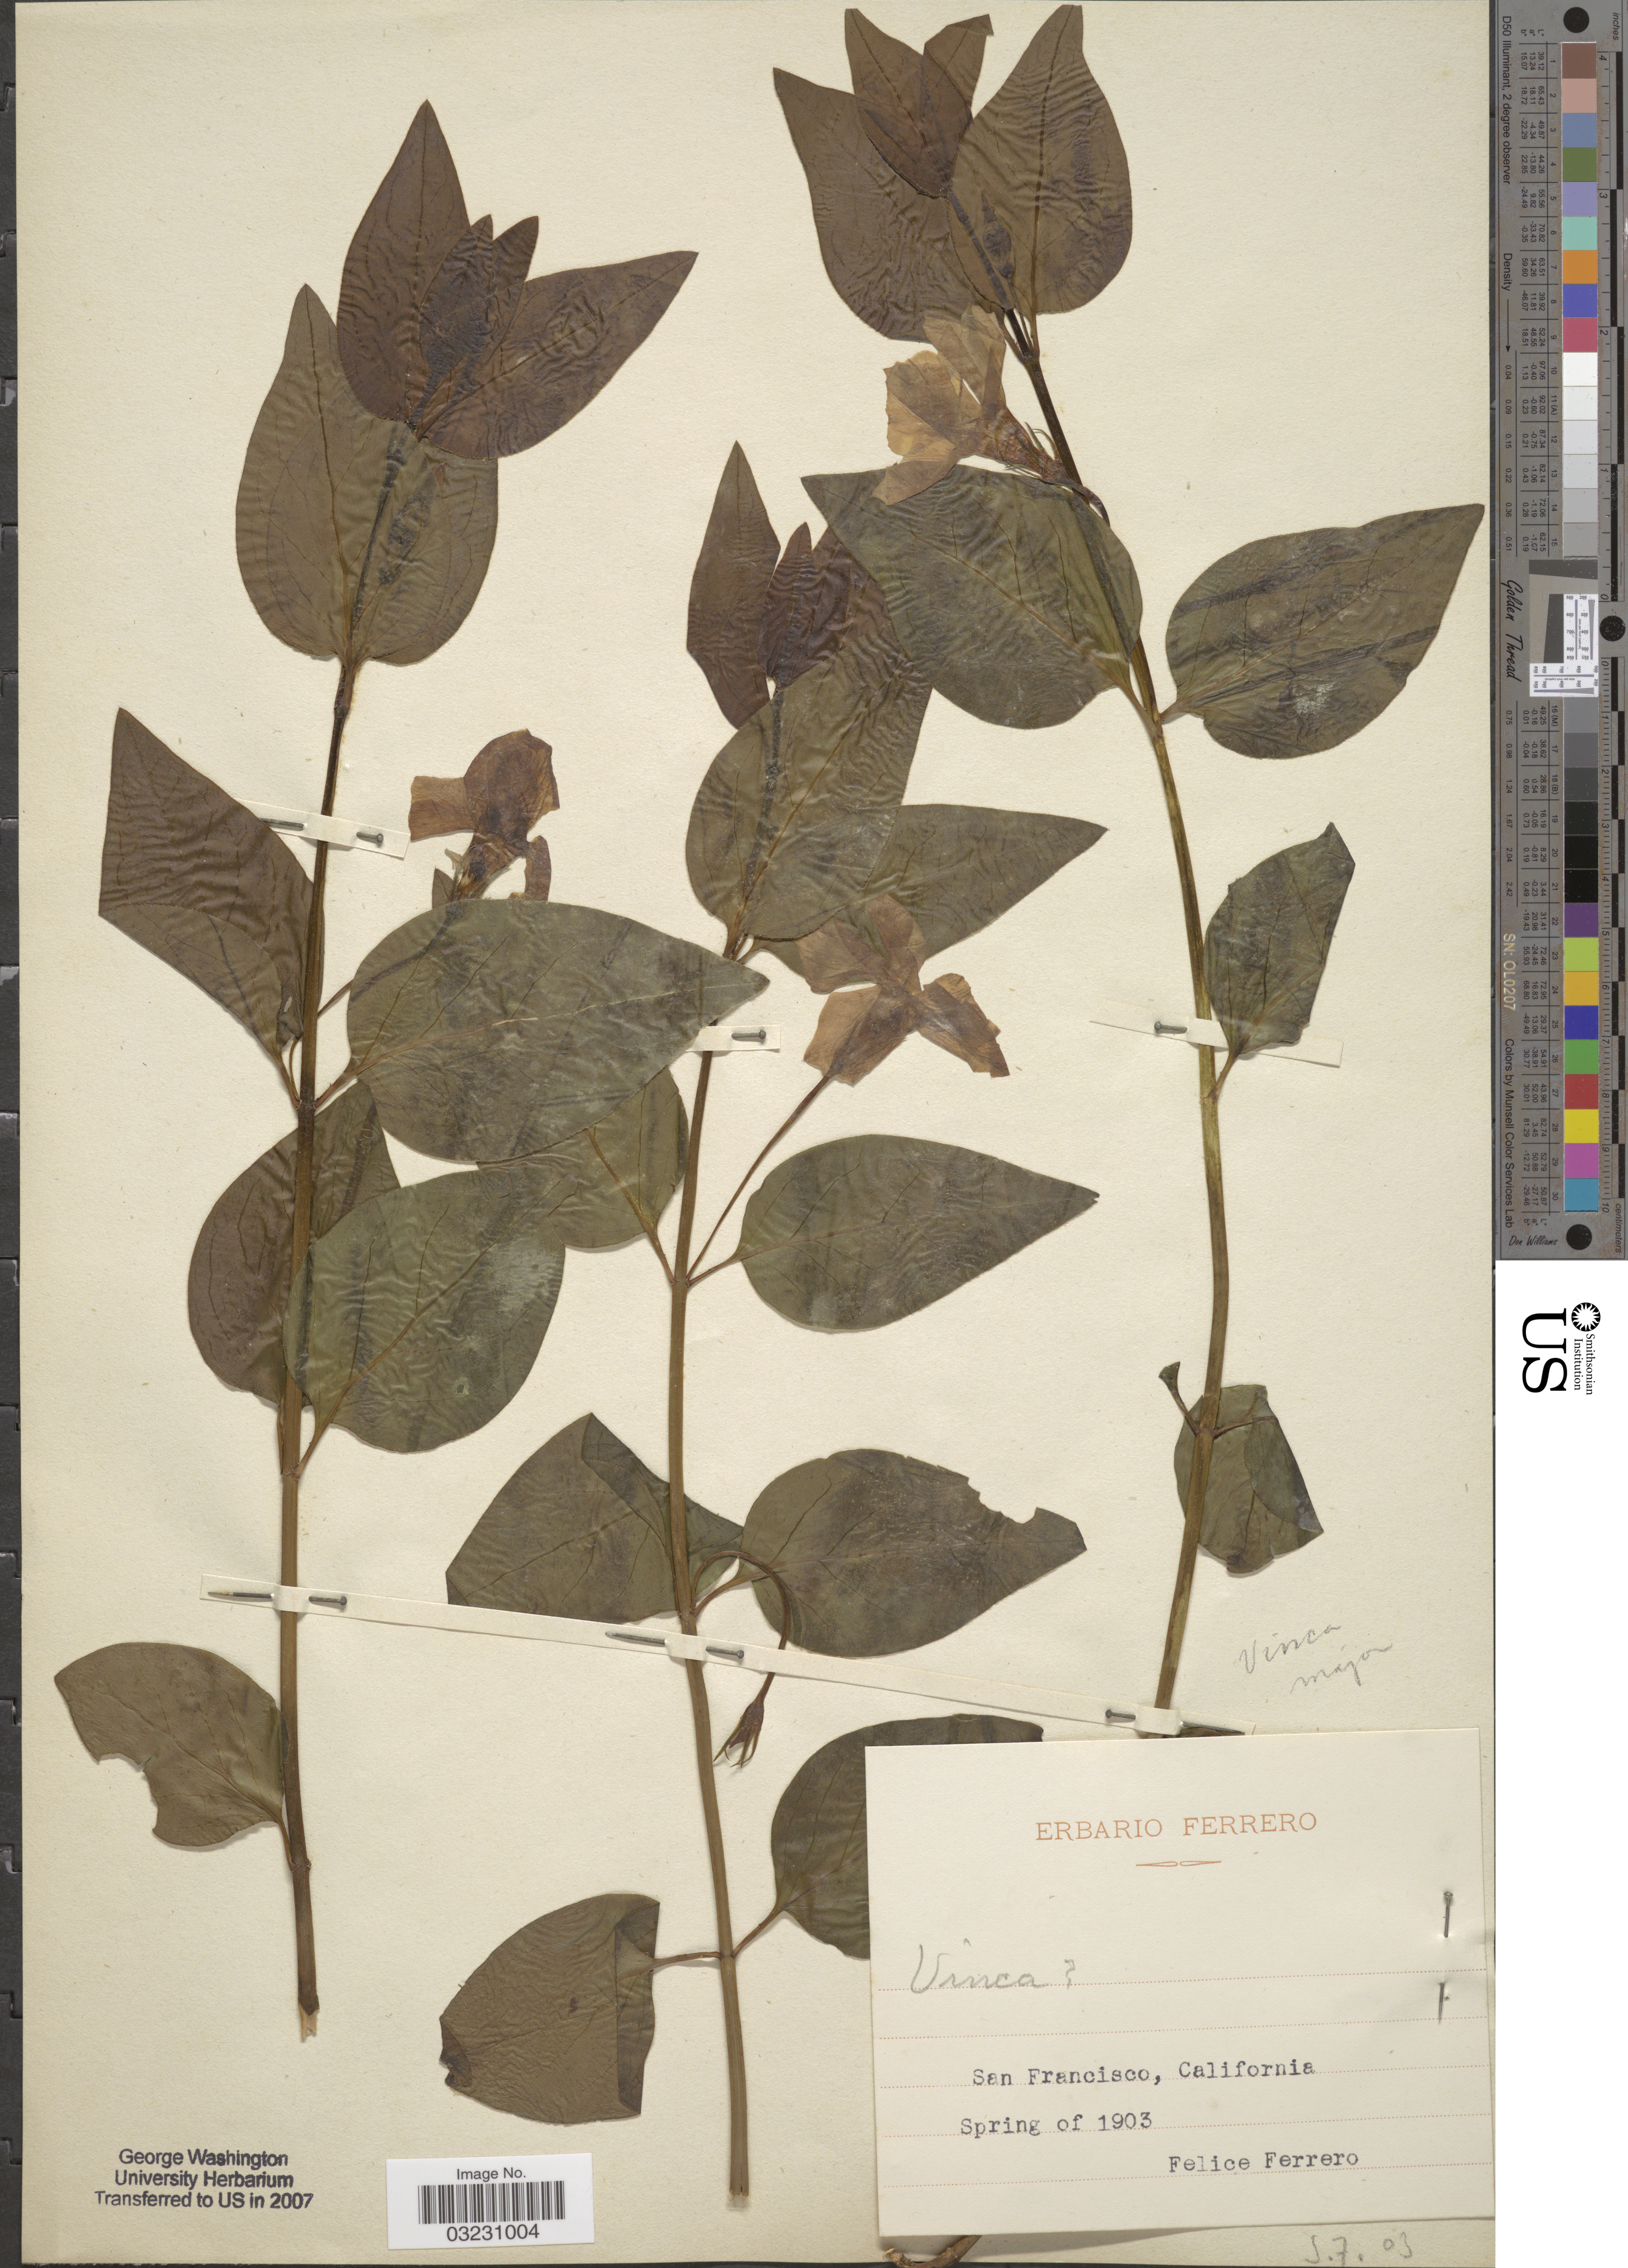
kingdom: Plantae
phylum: Tracheophyta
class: Magnoliopsida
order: Gentianales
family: Apocynaceae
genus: Vinca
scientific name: Vinca minor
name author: L.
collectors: F. Ferrero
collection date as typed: Spring of 1903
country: United States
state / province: California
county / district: San Francisco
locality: San Francisco.